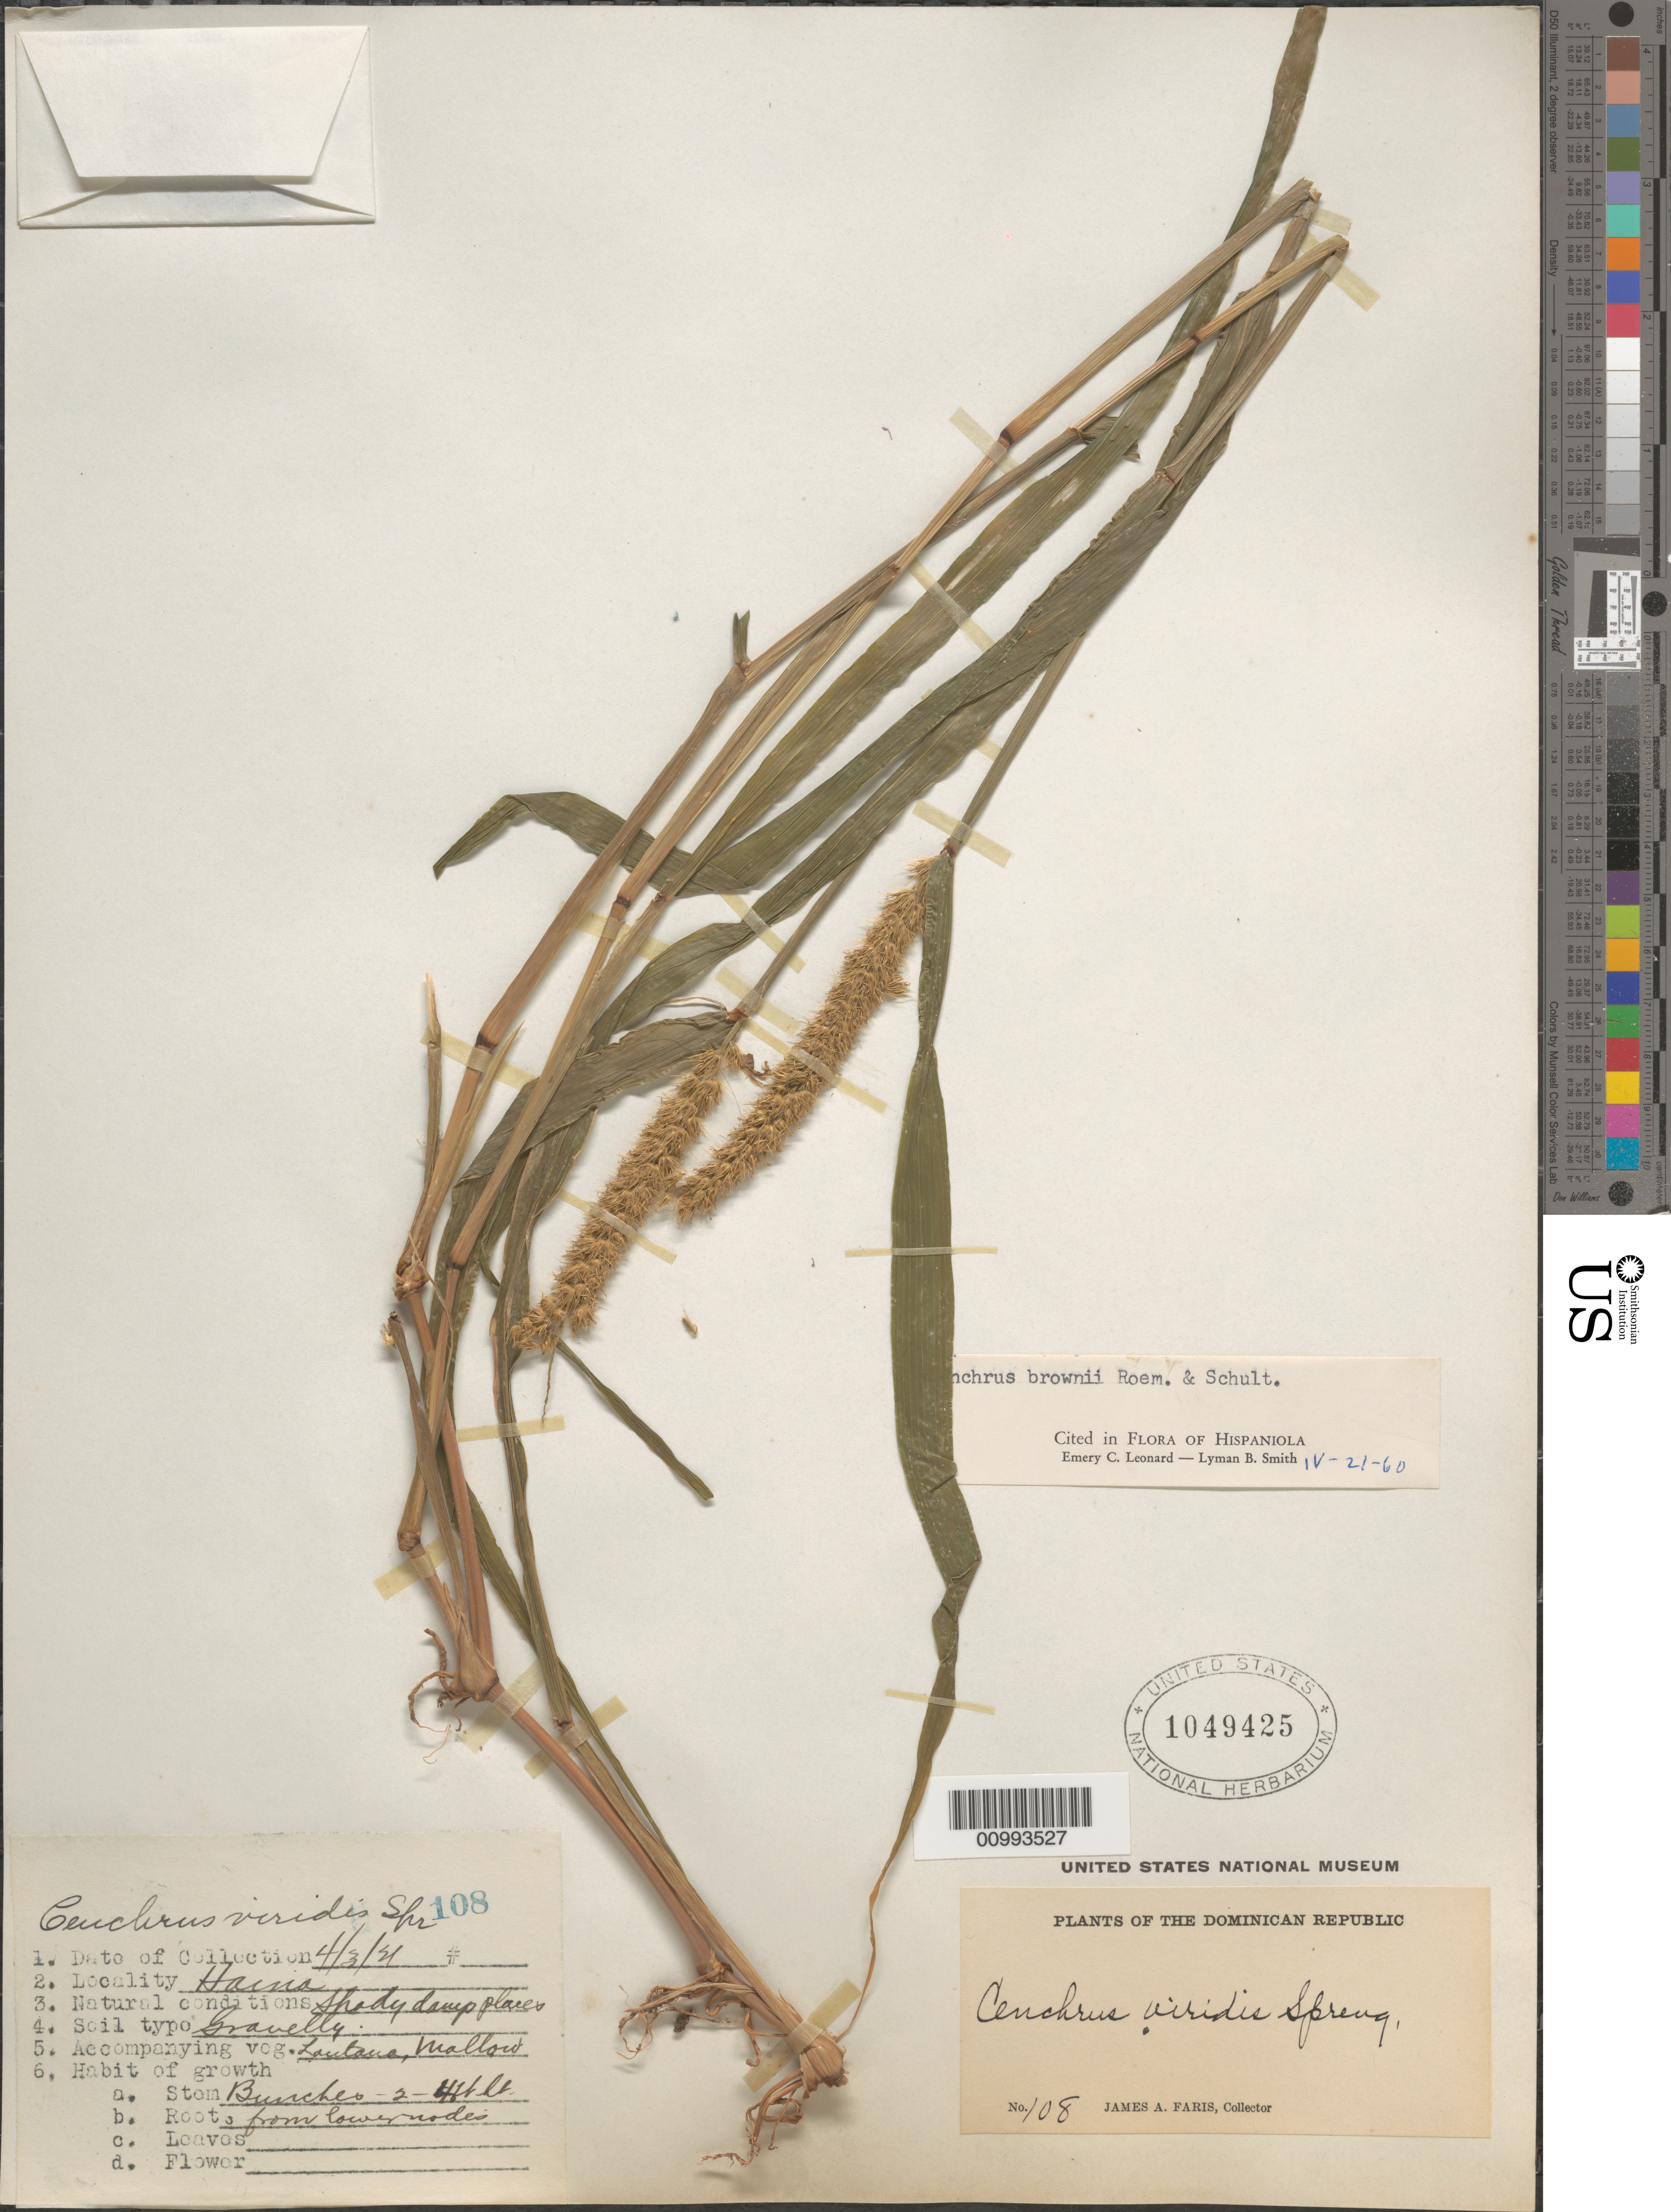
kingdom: Plantae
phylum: Tracheophyta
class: Liliopsida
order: Poales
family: Poaceae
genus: Cenchrus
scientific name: Cenchrus brownii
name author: Roem. & Schult.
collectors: J. Faris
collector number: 108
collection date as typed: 04 Mar 1921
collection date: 1921-03-04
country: Dominican Republic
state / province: San Cristóbal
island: Hispaniola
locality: Haina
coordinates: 0 N, 0 E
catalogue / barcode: US 1049425